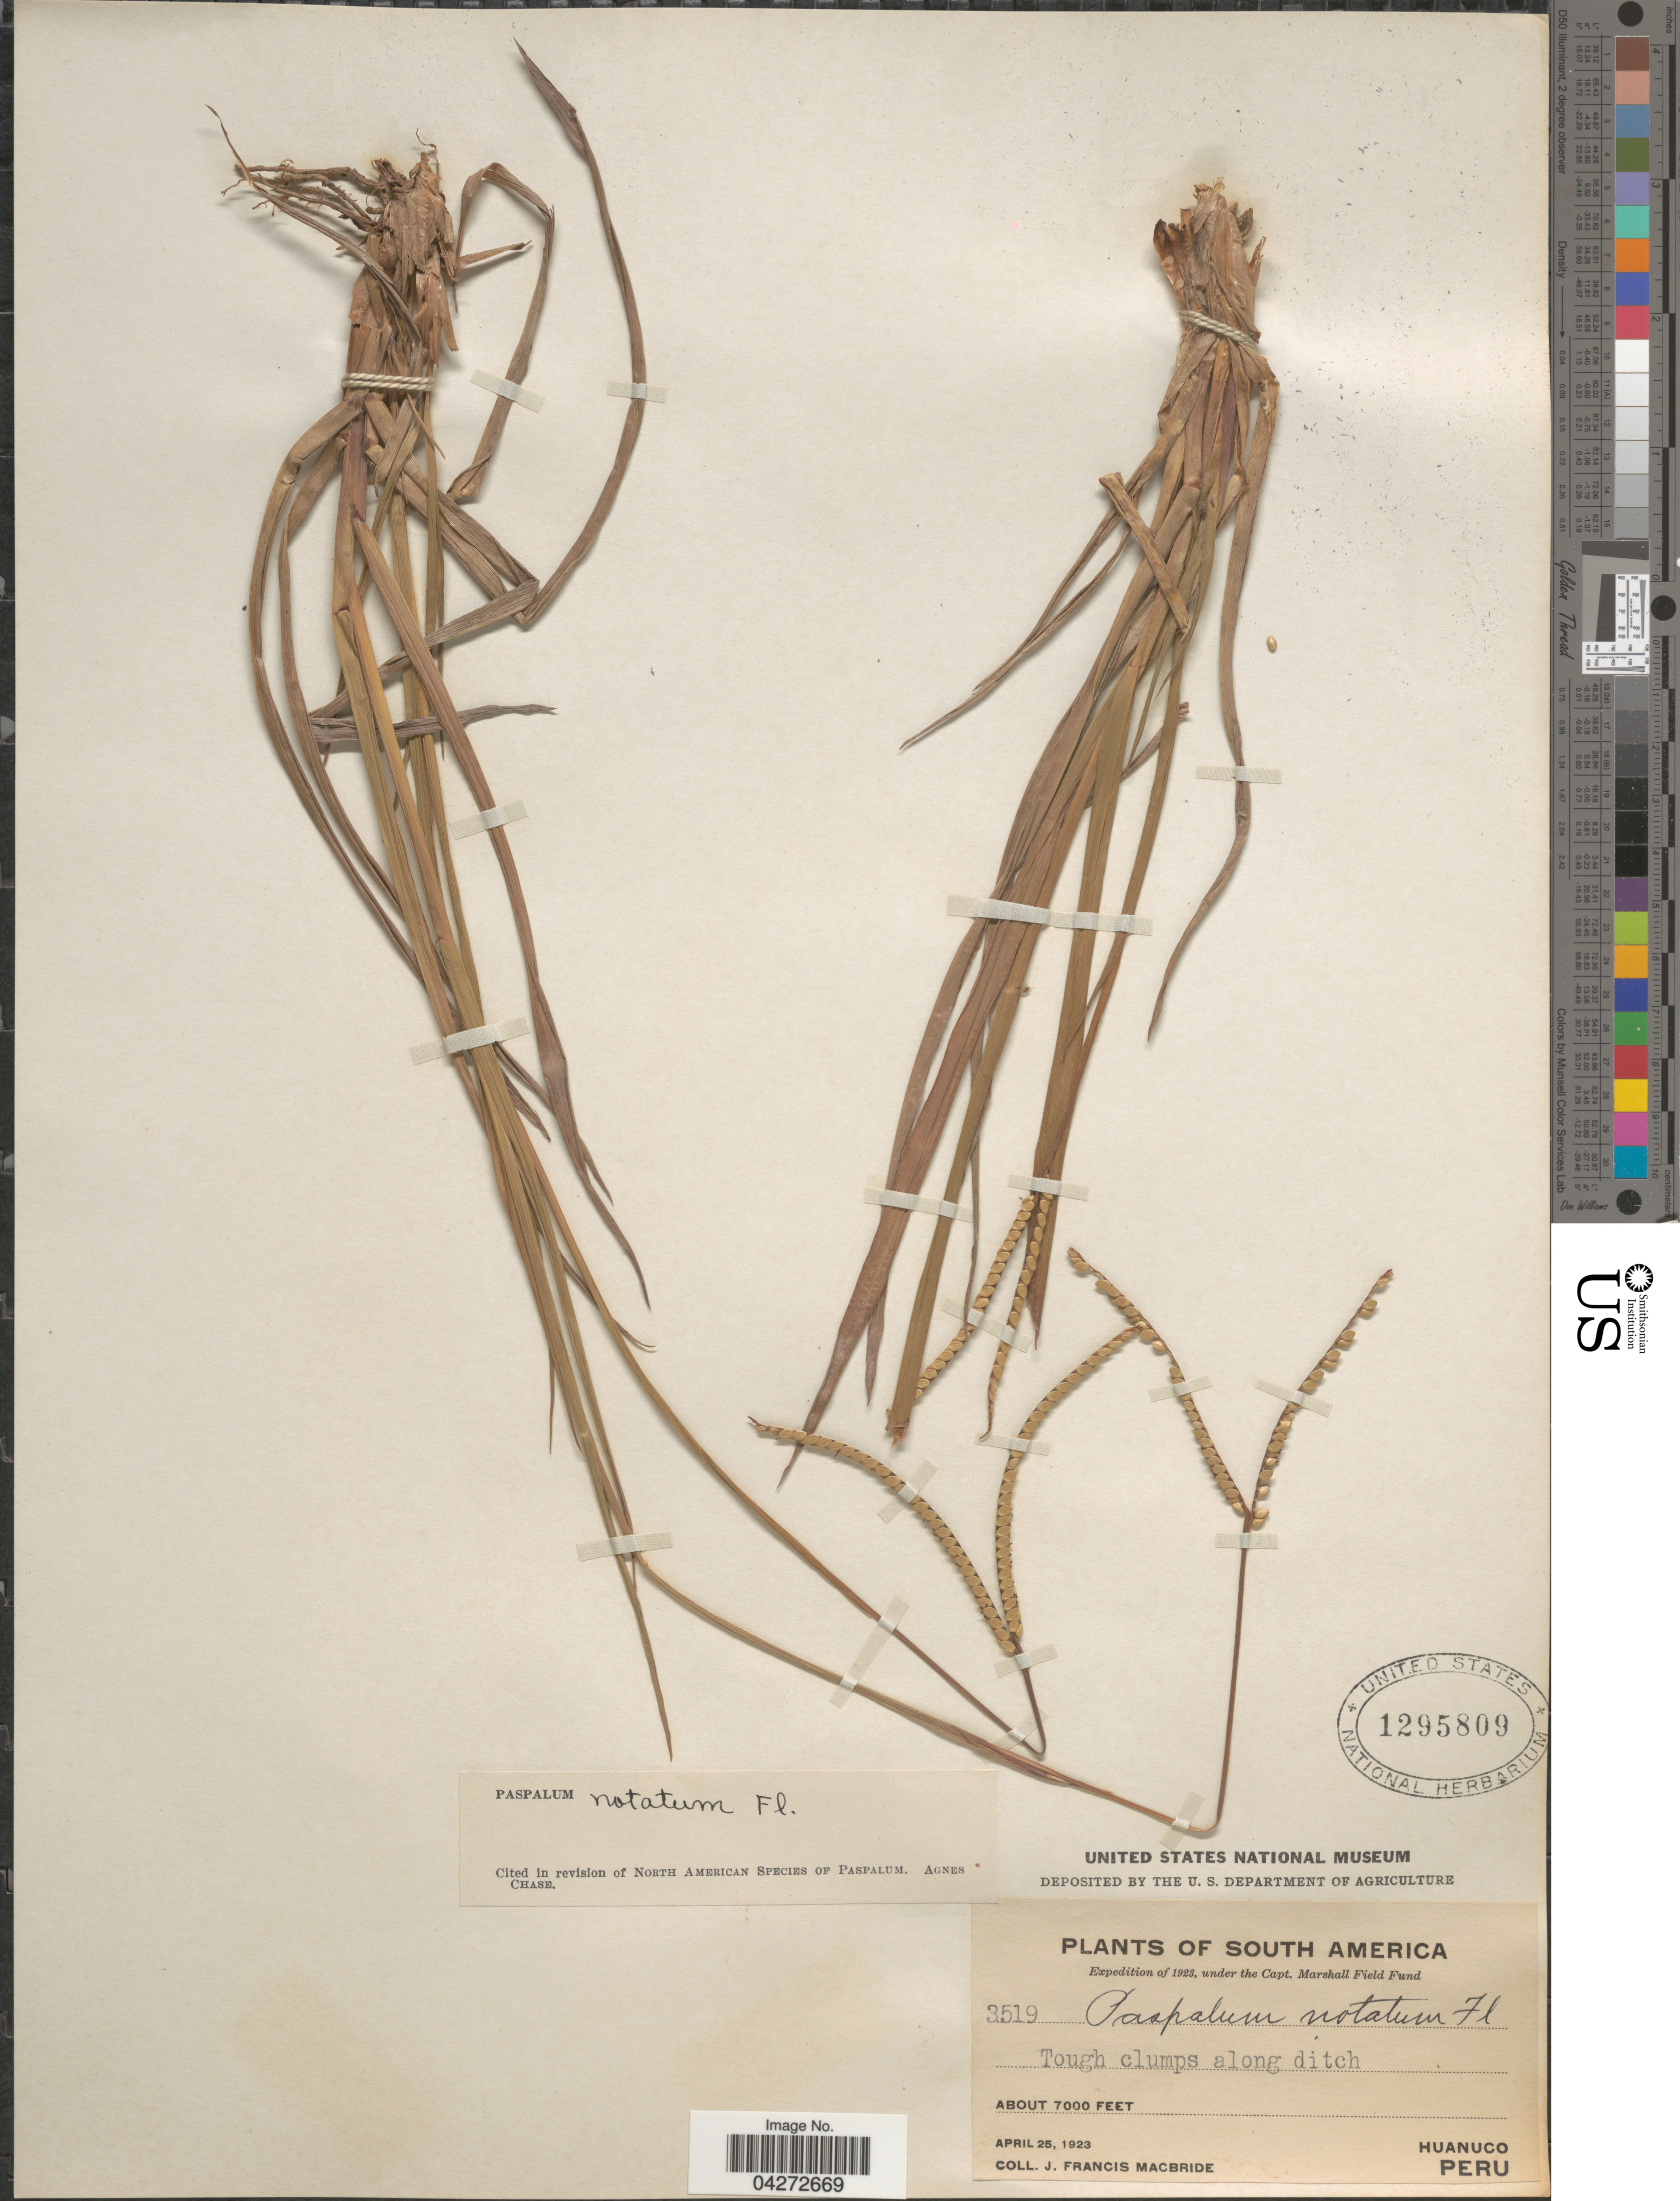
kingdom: Plantae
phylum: Tracheophyta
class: Liliopsida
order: Poales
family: Poaceae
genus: Paspalum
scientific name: Paspalum notatum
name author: Flüggé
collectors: J. Mcbride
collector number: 3519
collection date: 1923-04-25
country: Peru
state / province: Huánuco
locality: Expedition of 1923. Tough clumps along ditch. Huanuco.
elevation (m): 2134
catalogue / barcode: US 1295809